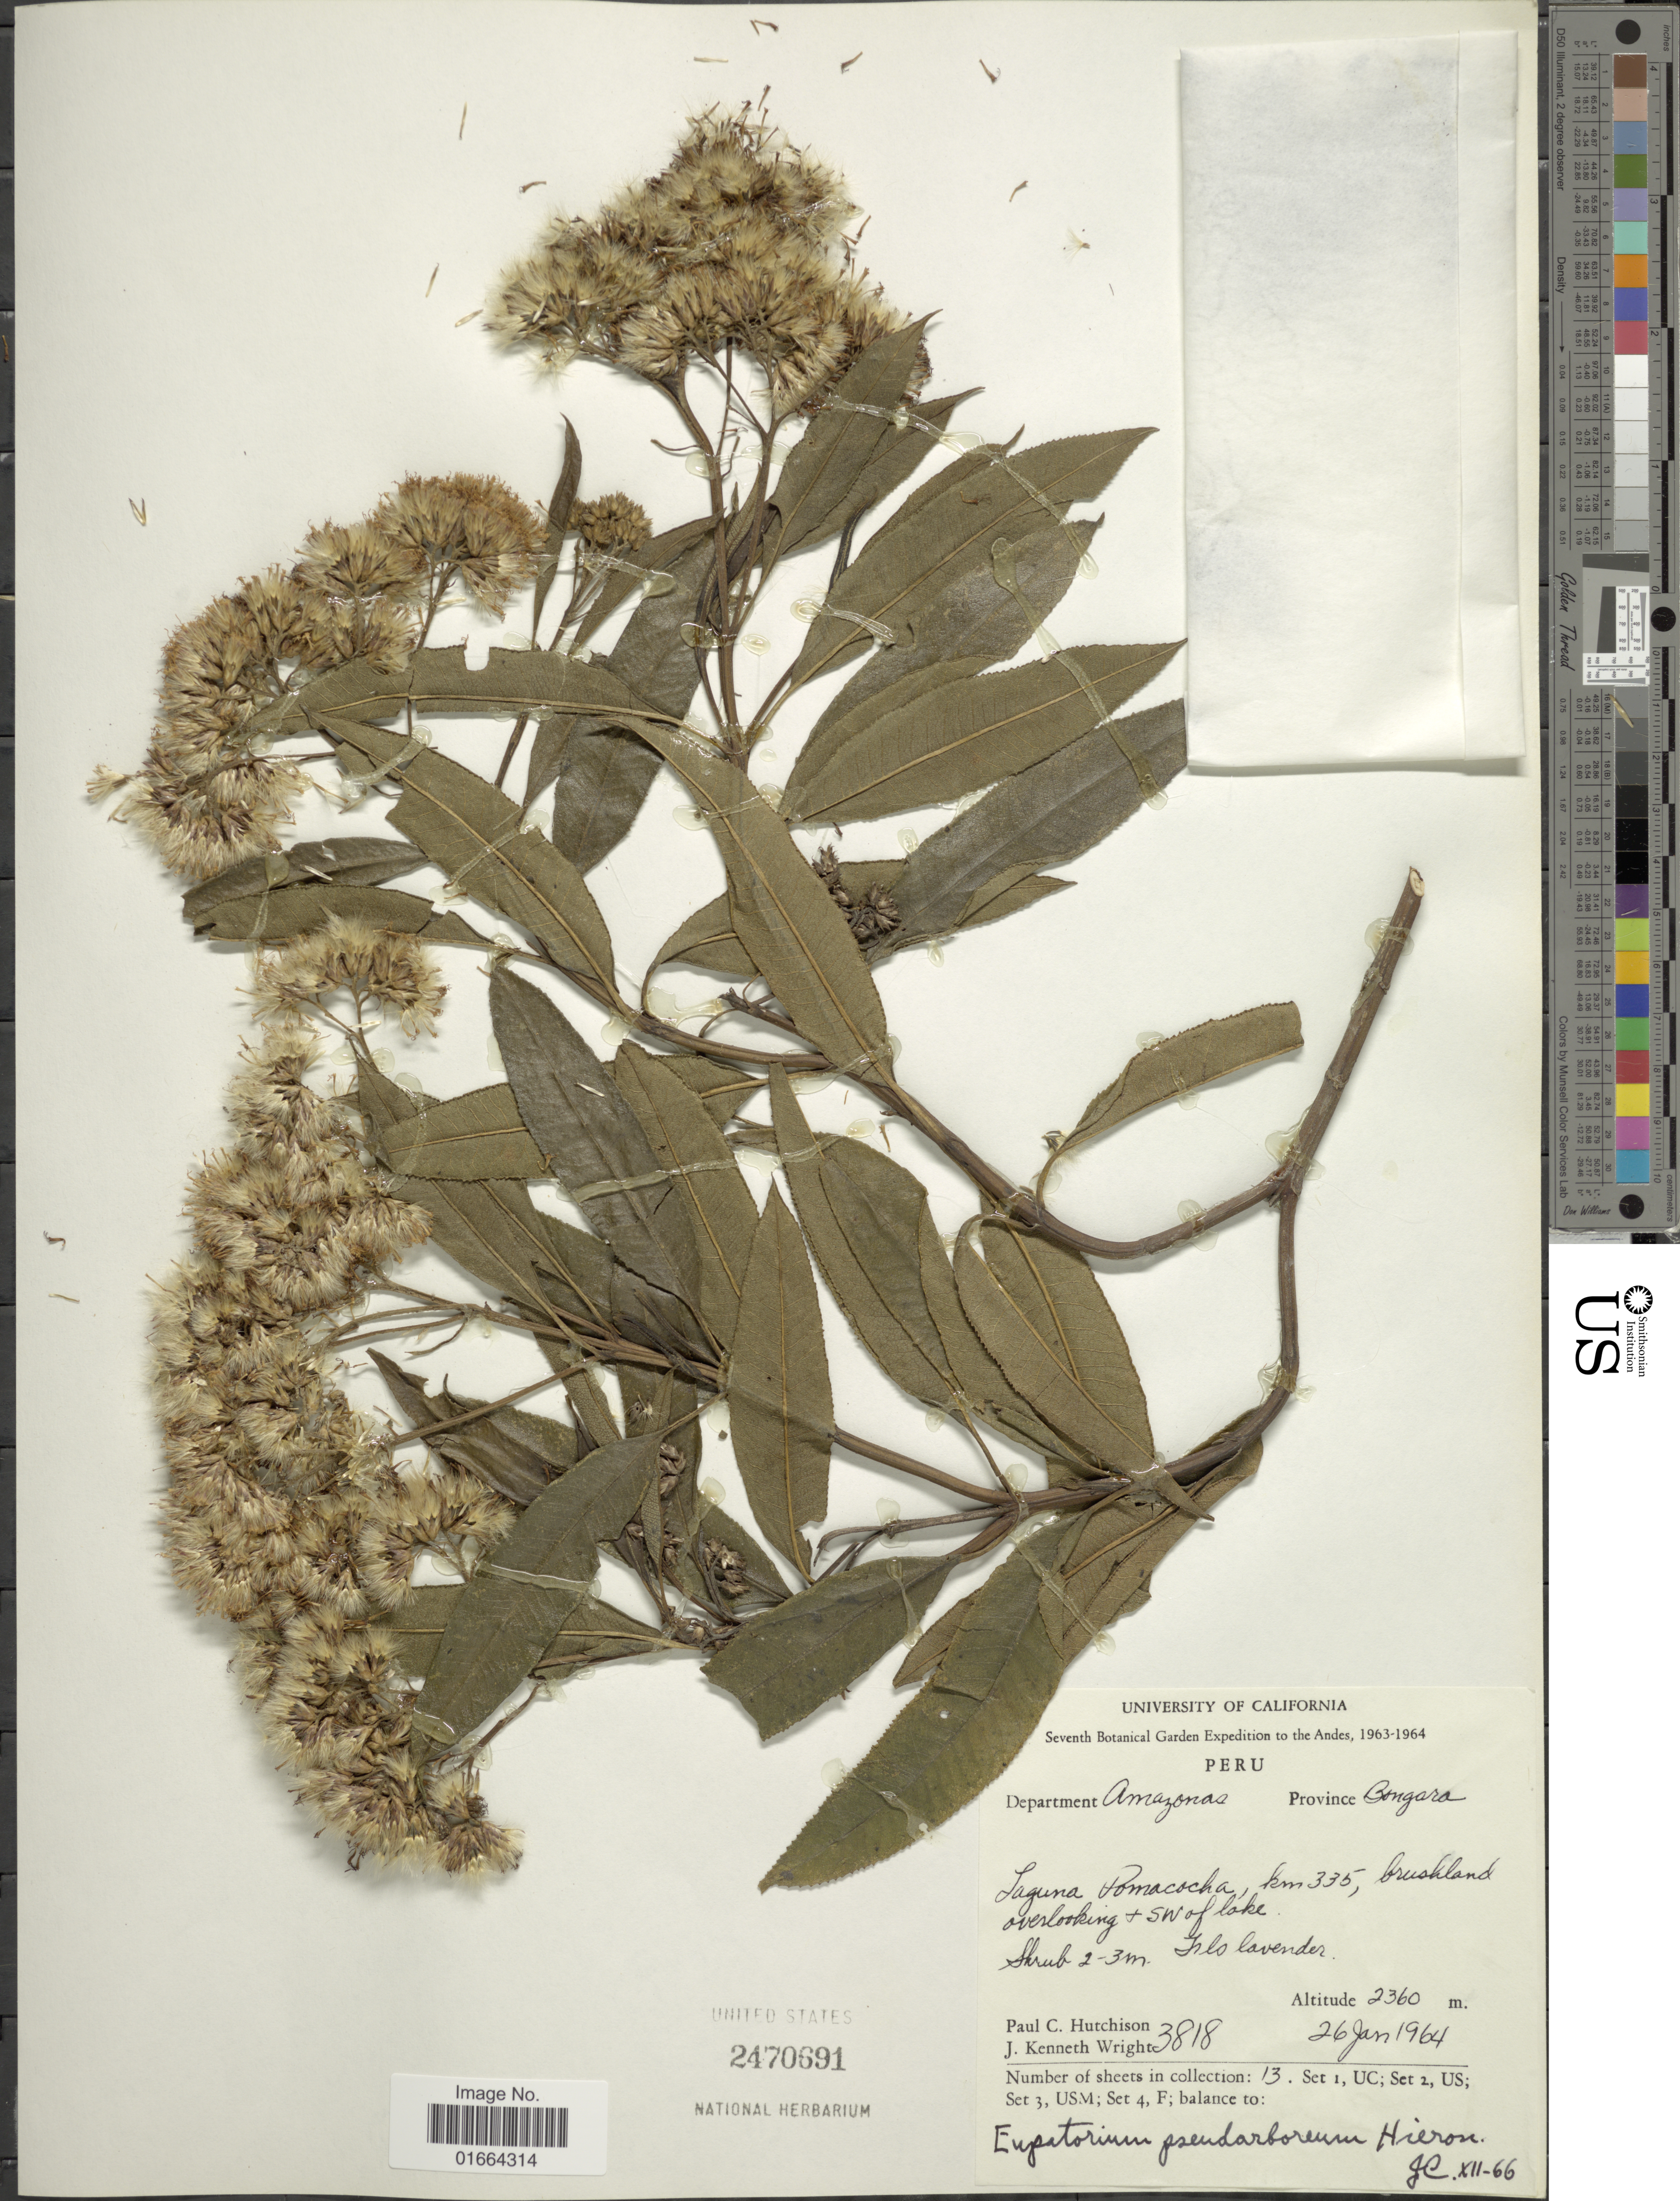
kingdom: Plantae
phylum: Tracheophyta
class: Magnoliopsida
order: Asterales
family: Asteraceae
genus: Aristeguietia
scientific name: Aristeguietia pseudarborea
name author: (Hieron.) R.M. King & H. Rob.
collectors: P. C. Hutchison & J. K. Wright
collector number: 3818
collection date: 1964-01-26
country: Peru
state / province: Amazonas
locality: Laguna Pomacocha, km. 335, brushland overlooking & S.W. of lake, Province Bongara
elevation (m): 2360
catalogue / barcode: US 2470691